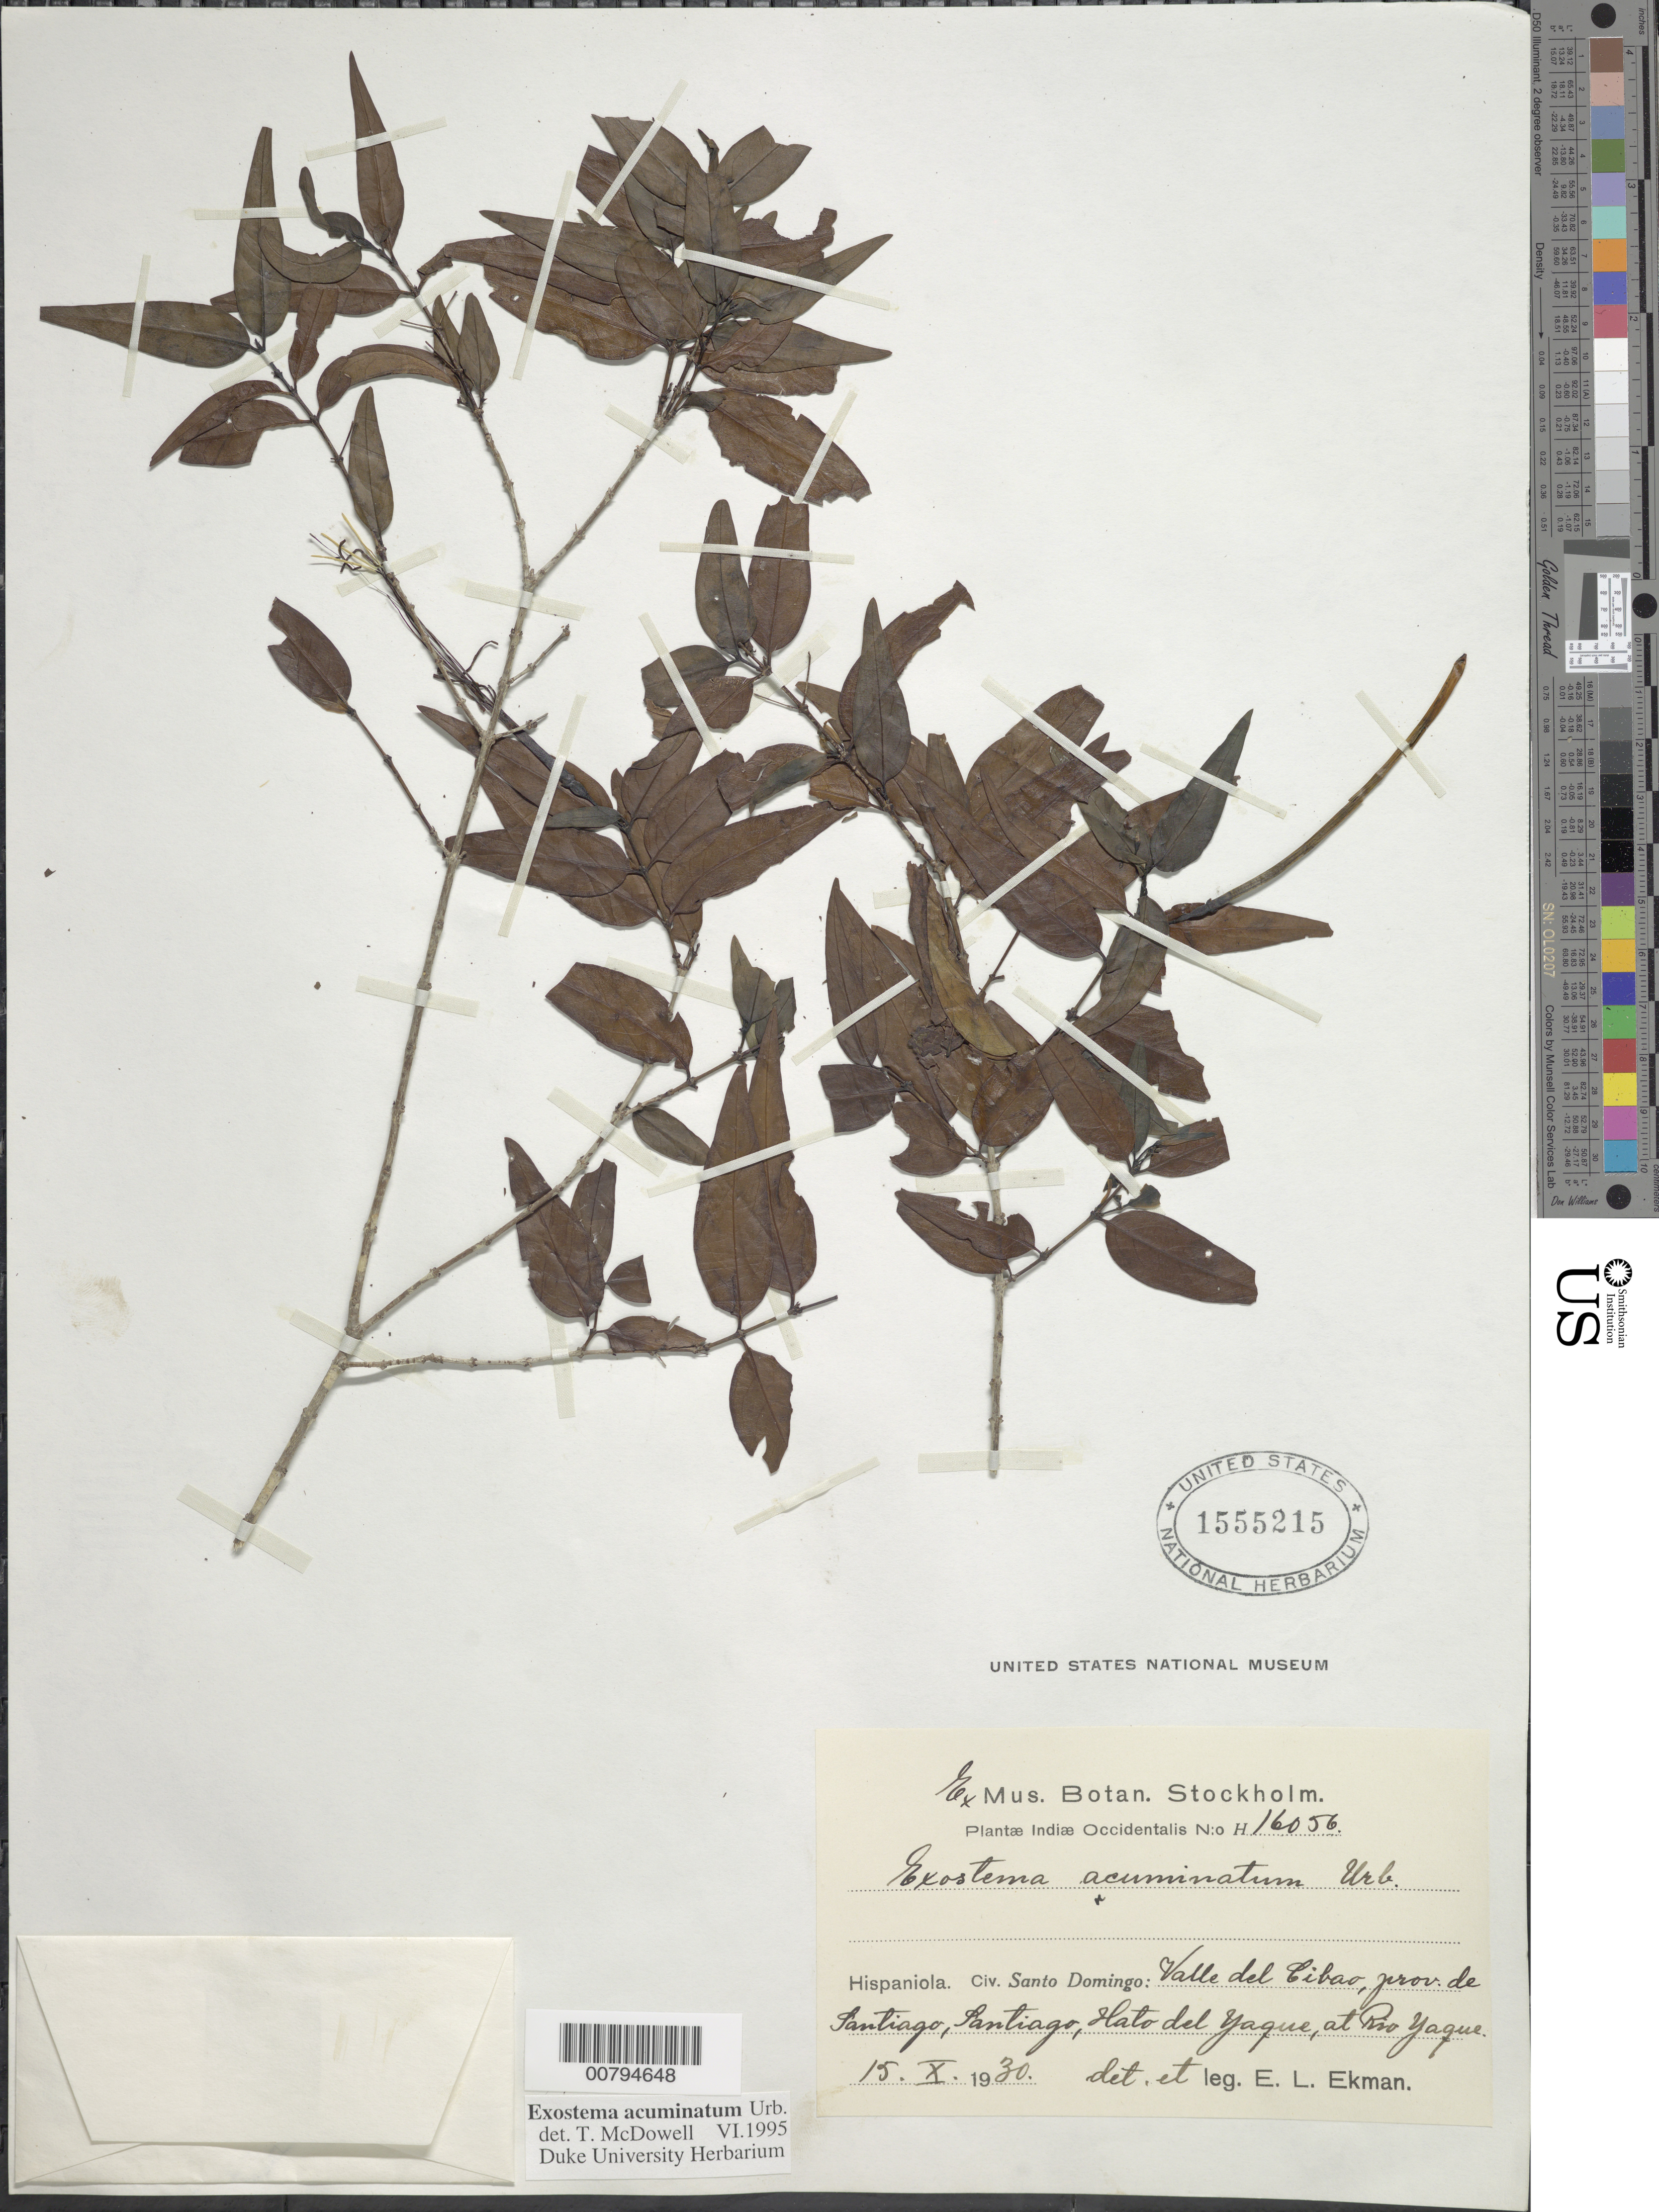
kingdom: Plantae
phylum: Tracheophyta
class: Magnoliopsida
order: Gentianales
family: Rubiaceae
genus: Exostema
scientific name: Exostema acuminatum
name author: Urb.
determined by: Ekman, E. L.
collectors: E. L. Ekman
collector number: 16056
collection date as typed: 15 Oct 1930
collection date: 1930-10-15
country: Dominican Republic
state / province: Santiago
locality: Civ. Santo Domingo: Valle del Cibao, Santiago, Hato del Yaque, at Rio Yaque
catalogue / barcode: US 1555215